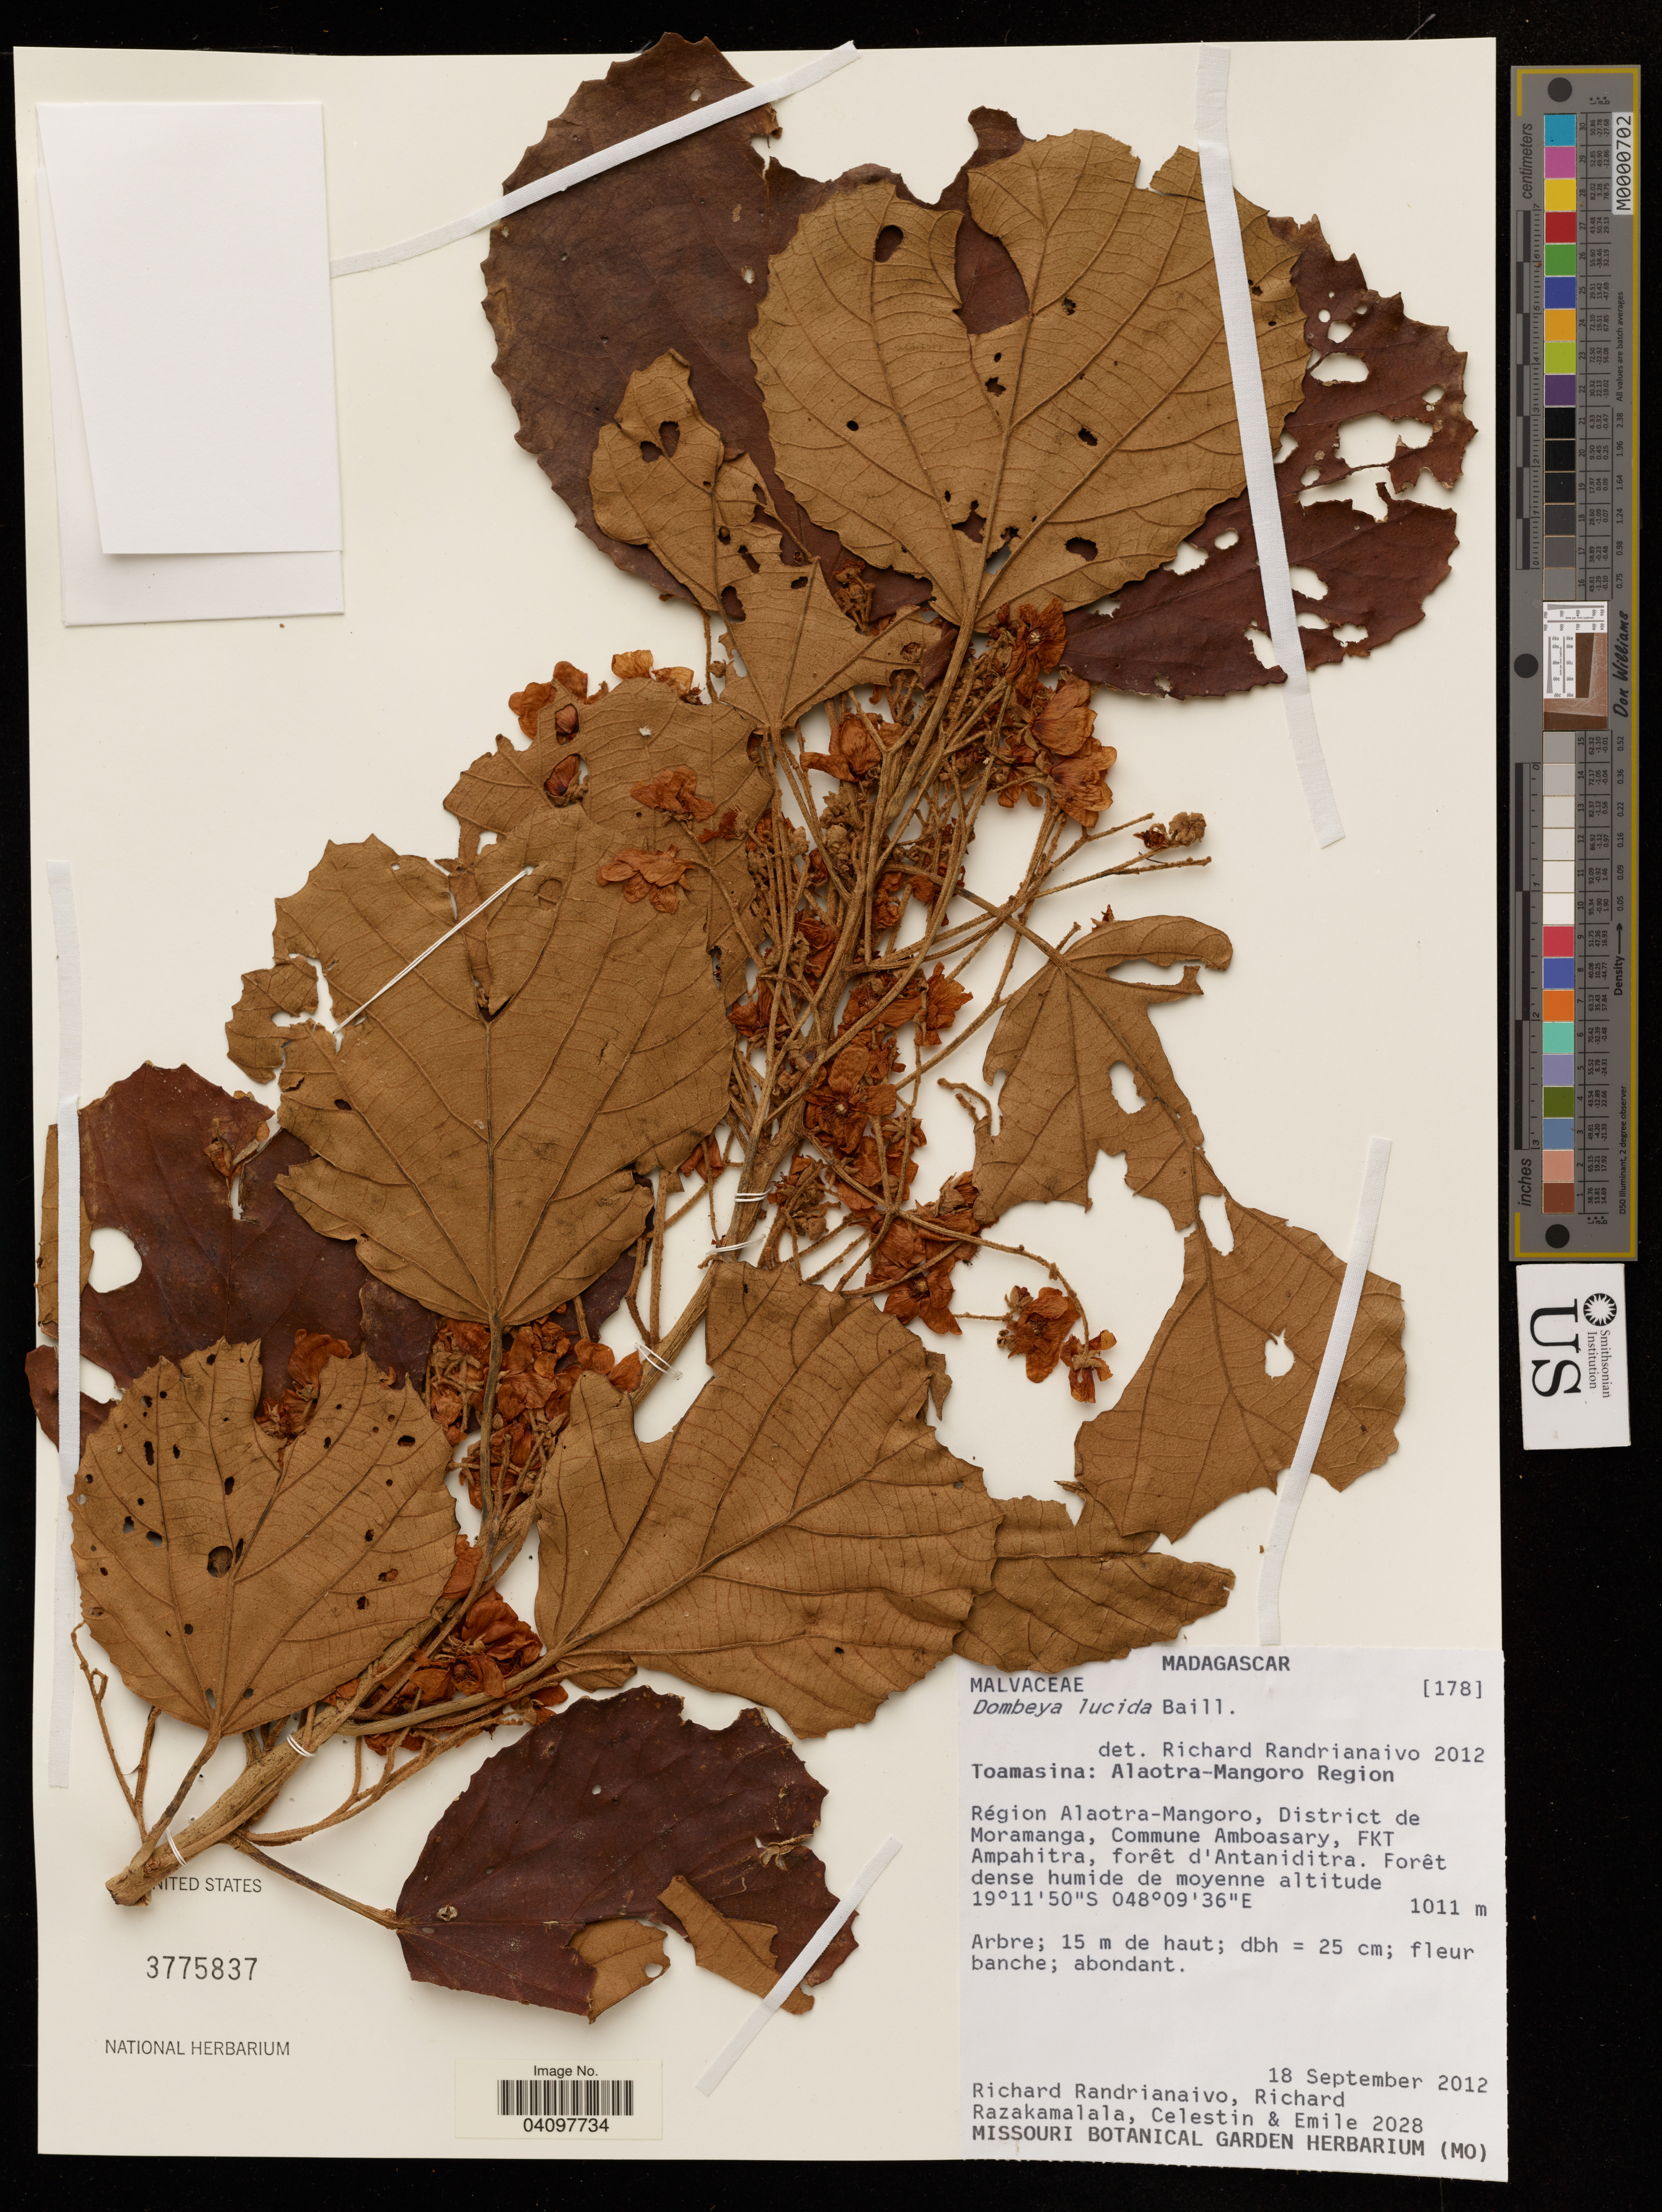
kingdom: Plantae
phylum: Tracheophyta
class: Magnoliopsida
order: Malvales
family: Malvaceae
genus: Dombeya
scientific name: Dombeya lucida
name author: Baill.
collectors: R. Randrianaivo, R. Razakamalala & Celestin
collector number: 2028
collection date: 2012-09-18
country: Madagascar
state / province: Toamasina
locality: Région Alaotra-Mangoro, District de Moramanga, Commune Amboasary, FKT Ampahitra, forêt d'Antaniditra. Forêt dense humide de moyenne.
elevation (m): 1011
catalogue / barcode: US 3775837